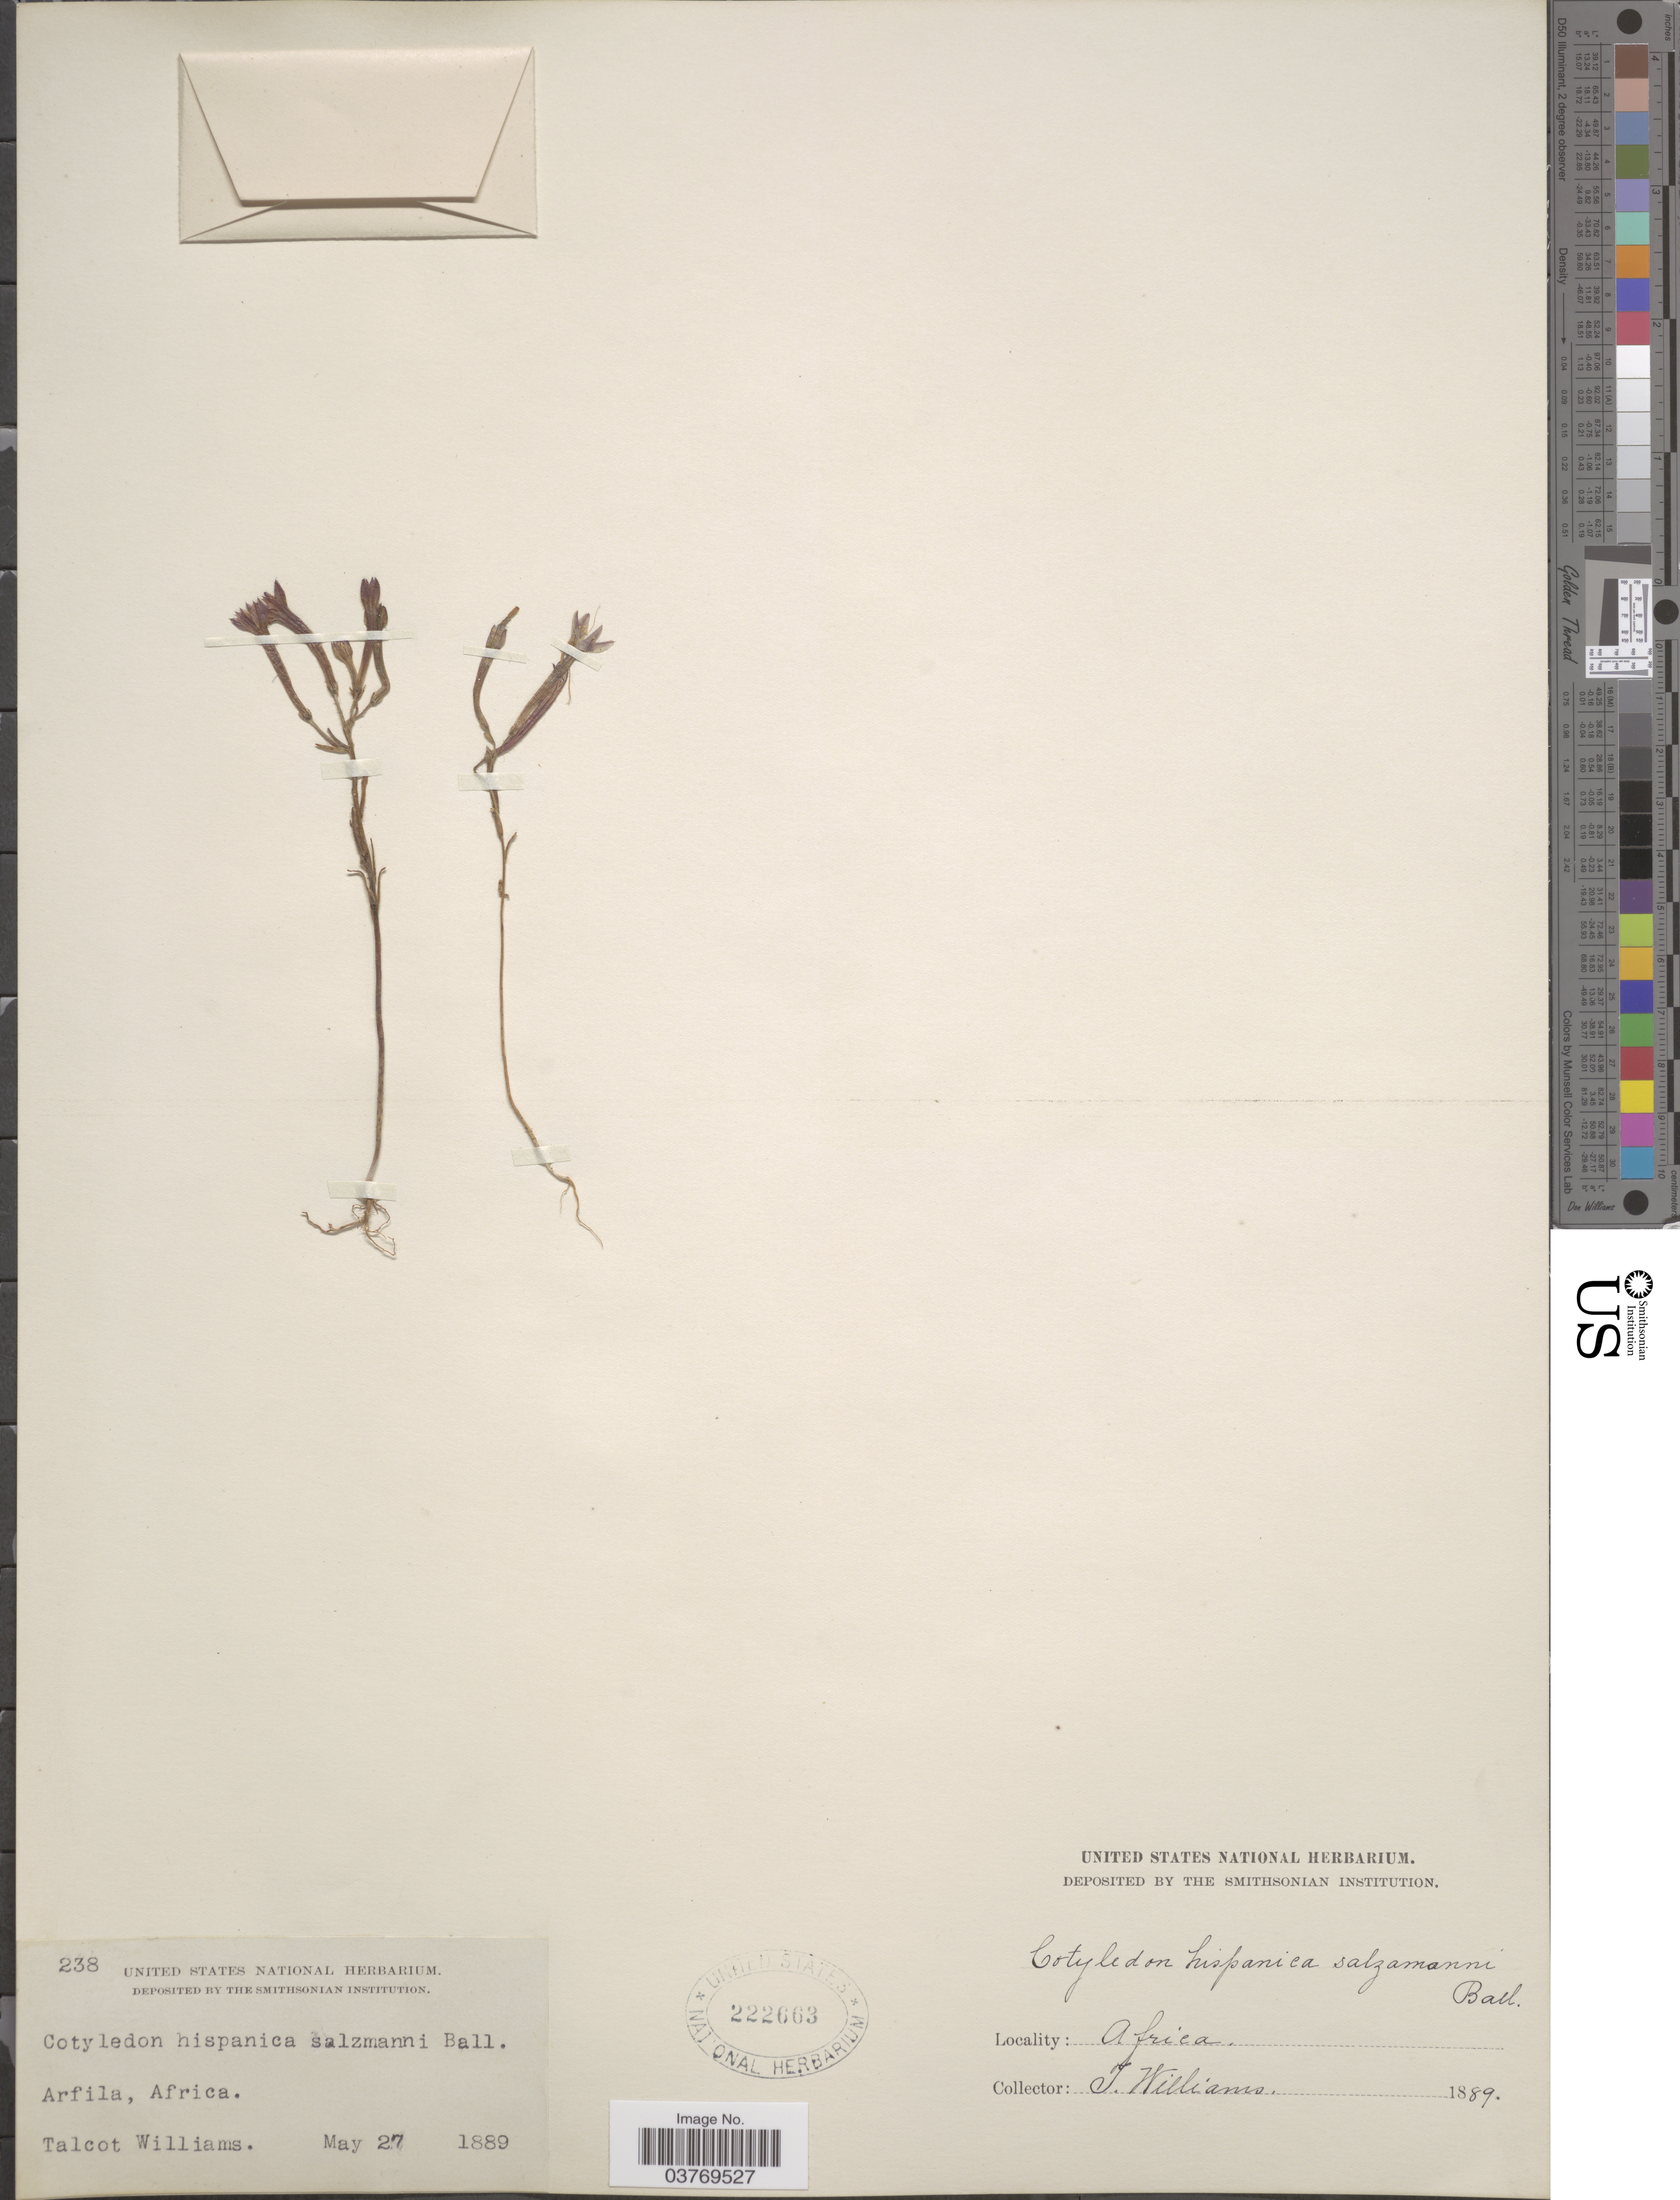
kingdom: Plantae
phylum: Tracheophyta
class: Magnoliopsida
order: Saxifragales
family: Crassulaceae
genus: Pistorinia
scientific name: Pistorinia hispanica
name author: (L.) DC.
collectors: T. Williams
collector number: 238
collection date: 1889-05-27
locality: Arfila, Africa.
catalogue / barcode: US 222663